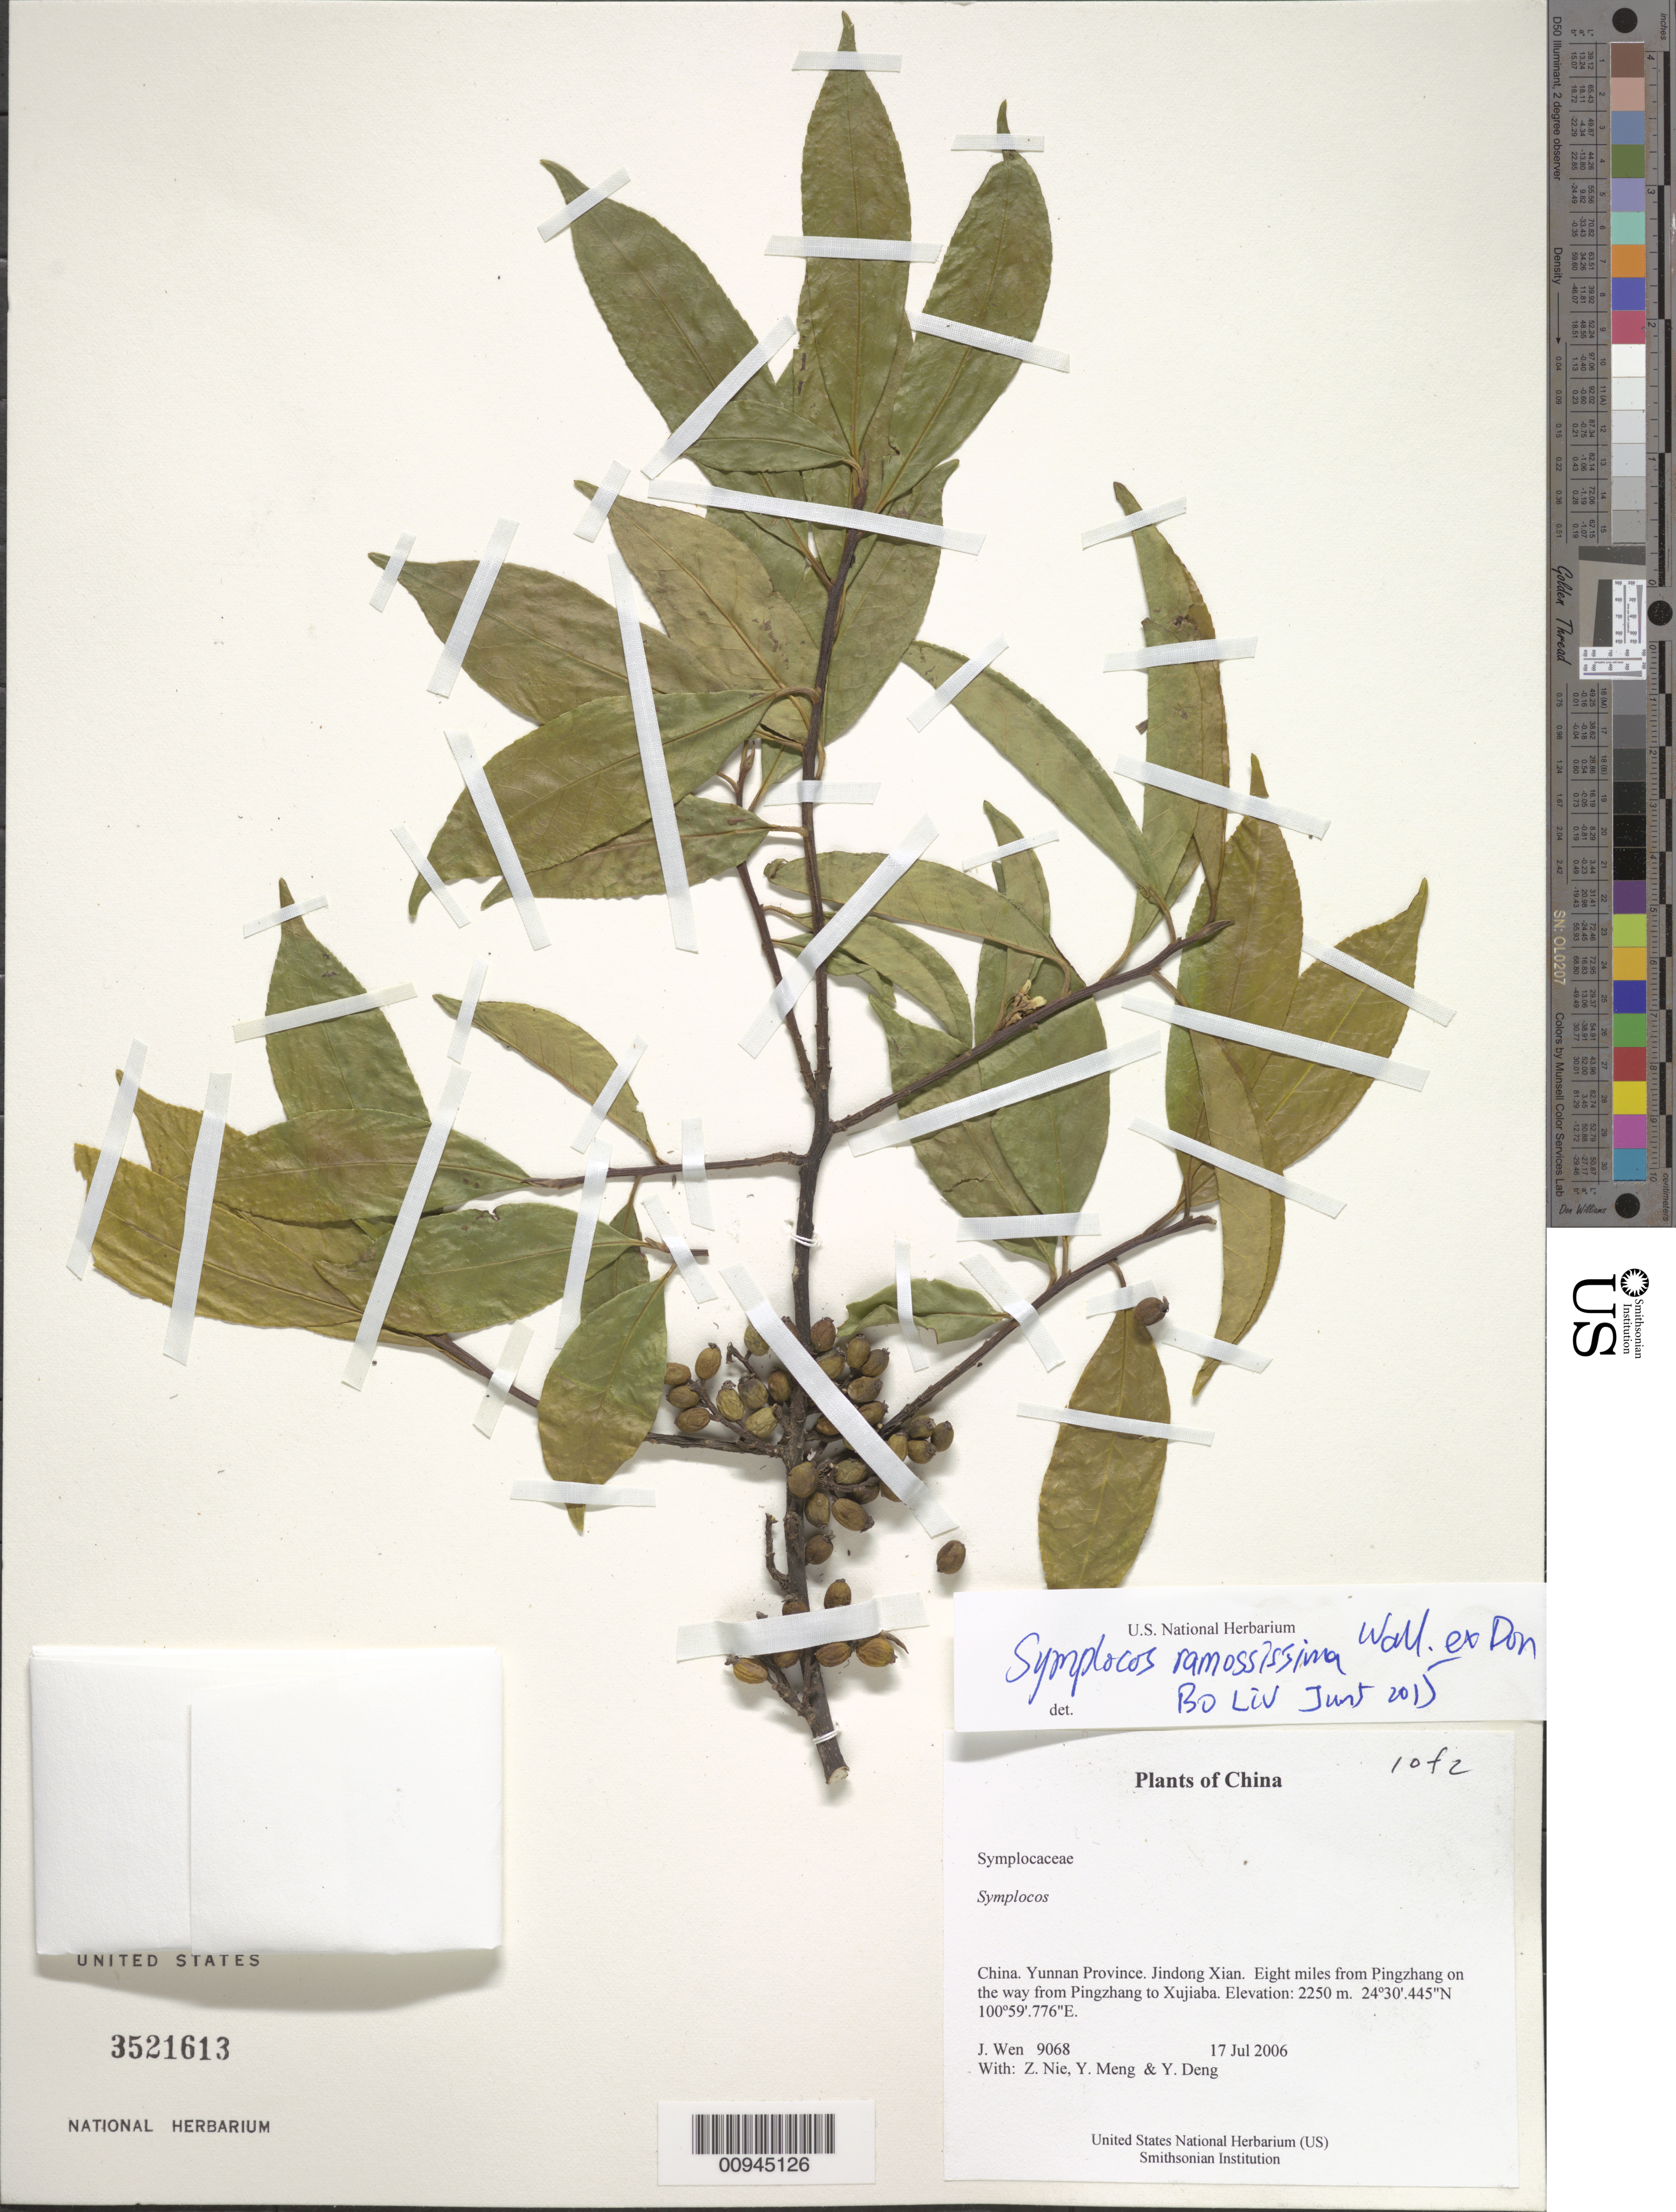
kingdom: Plantae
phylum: Tracheophyta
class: Magnoliopsida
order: Ericales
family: Symplocaceae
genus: Symplocos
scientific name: Symplocos sp.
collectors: J. Wen, Z. Nie, Y. Meng & Y. Deng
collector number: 9068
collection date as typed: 17 Jul 2006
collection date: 2006-07-17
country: China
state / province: Yunnan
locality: Jindong Xian, Eight miles from Pingzhang on the way from Pingzhang to Xujiaba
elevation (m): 2250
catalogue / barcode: US 3521613